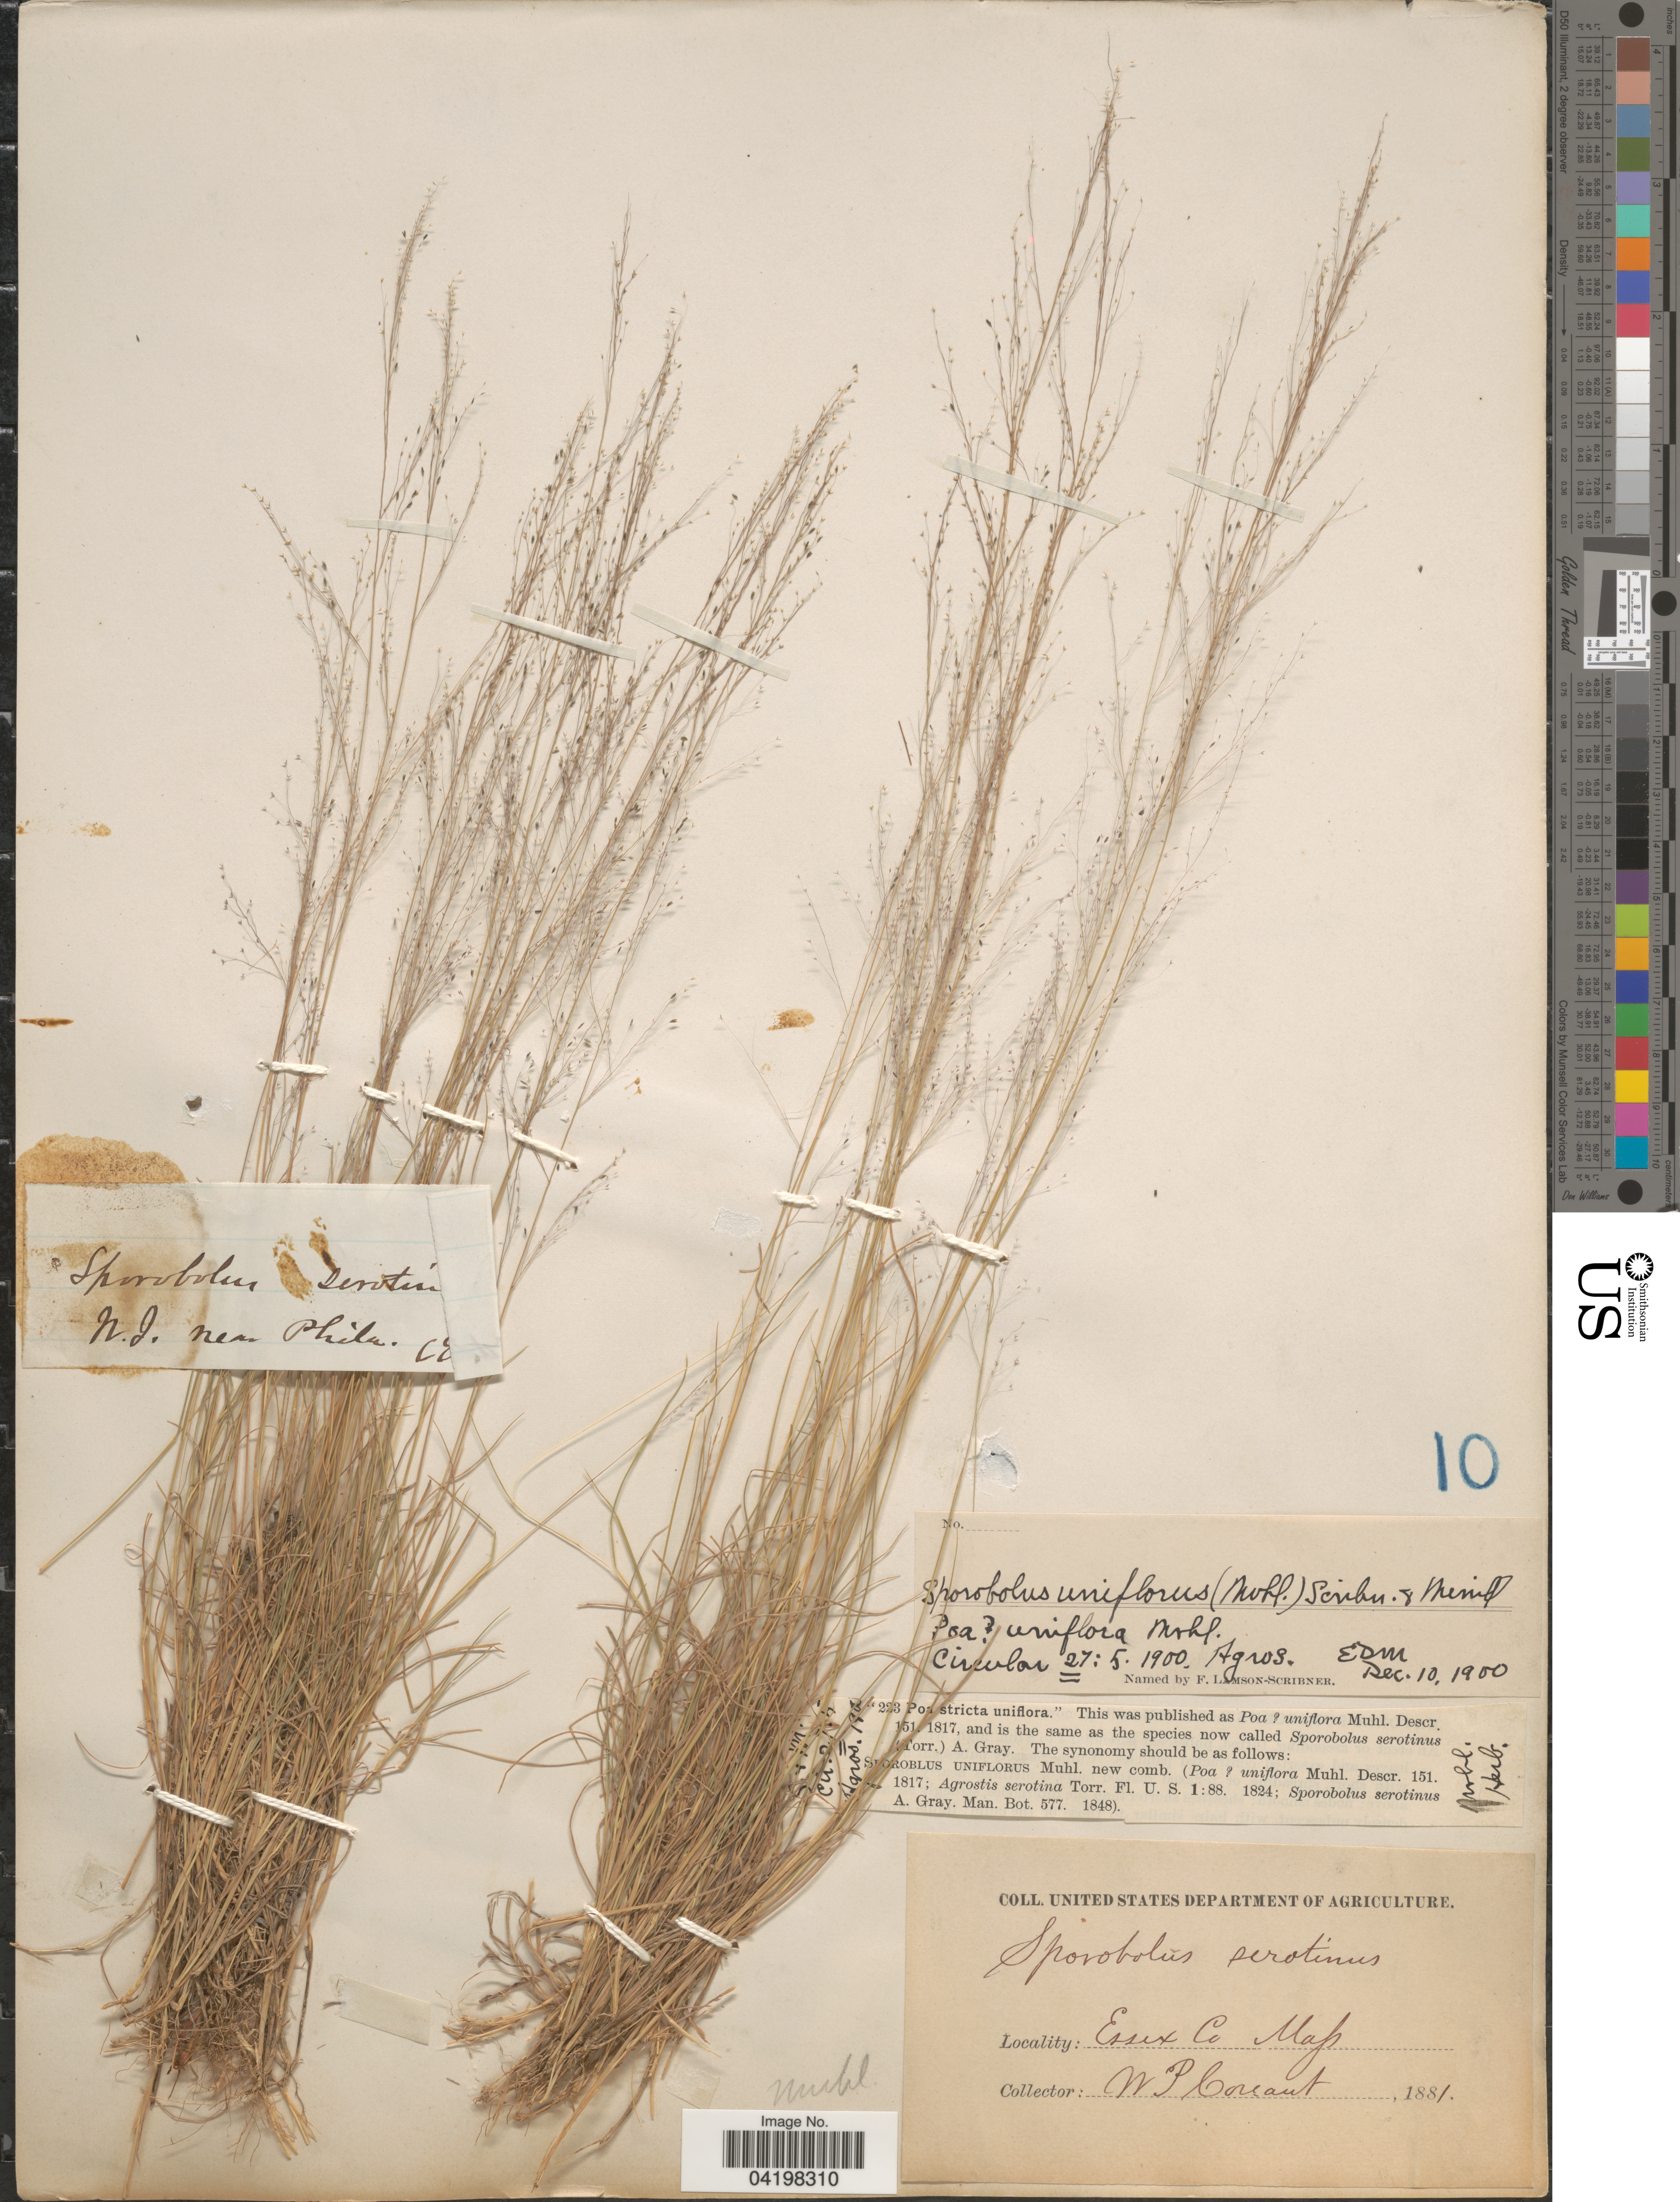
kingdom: Plantae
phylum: Tracheophyta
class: Liliopsida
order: Poales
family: Poaceae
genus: Muhlenbergia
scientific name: Muhlenbergia uniflora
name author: (Muhl.) Fernald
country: United States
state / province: New Jersey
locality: Near Phila.